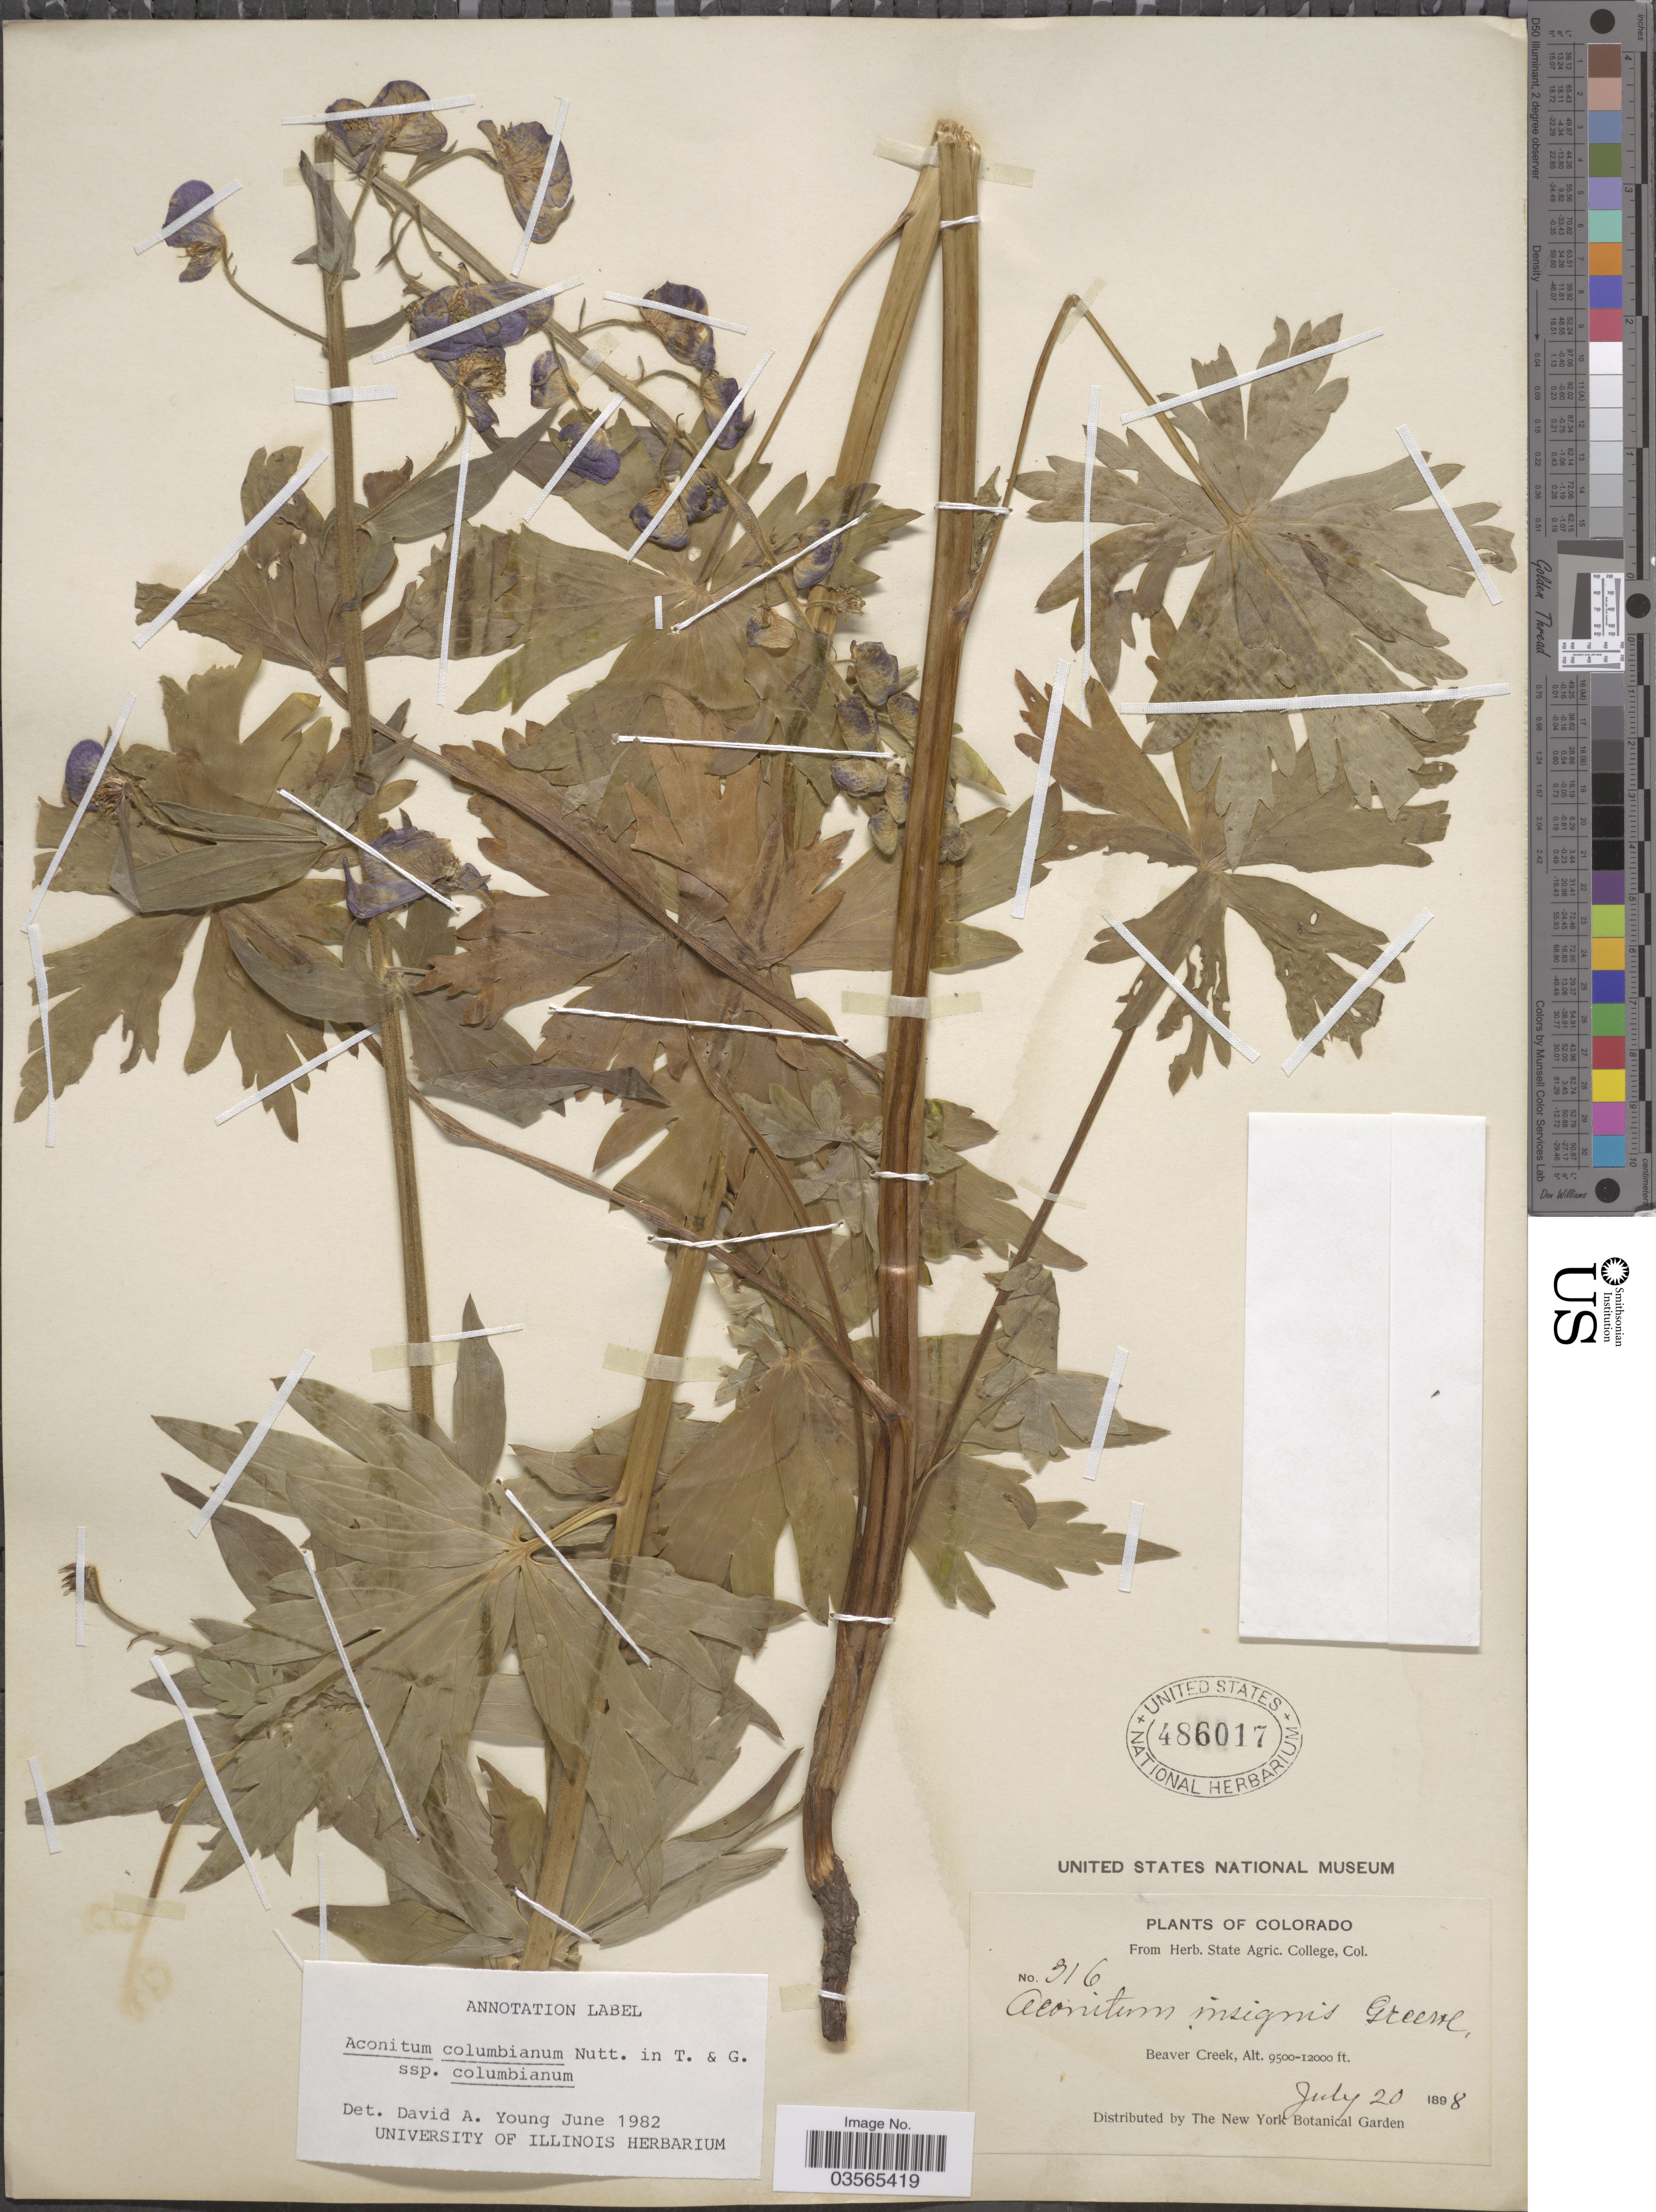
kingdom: Plantae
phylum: Tracheophyta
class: Magnoliopsida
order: Ranunculales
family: Ranunculaceae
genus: Aconitum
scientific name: Aconitum columbianum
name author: Nutt.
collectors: New York Botanical Gardens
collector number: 316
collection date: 1898-07-20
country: United States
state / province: Colorado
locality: Beaver Creek.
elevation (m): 2896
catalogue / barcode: US 486017